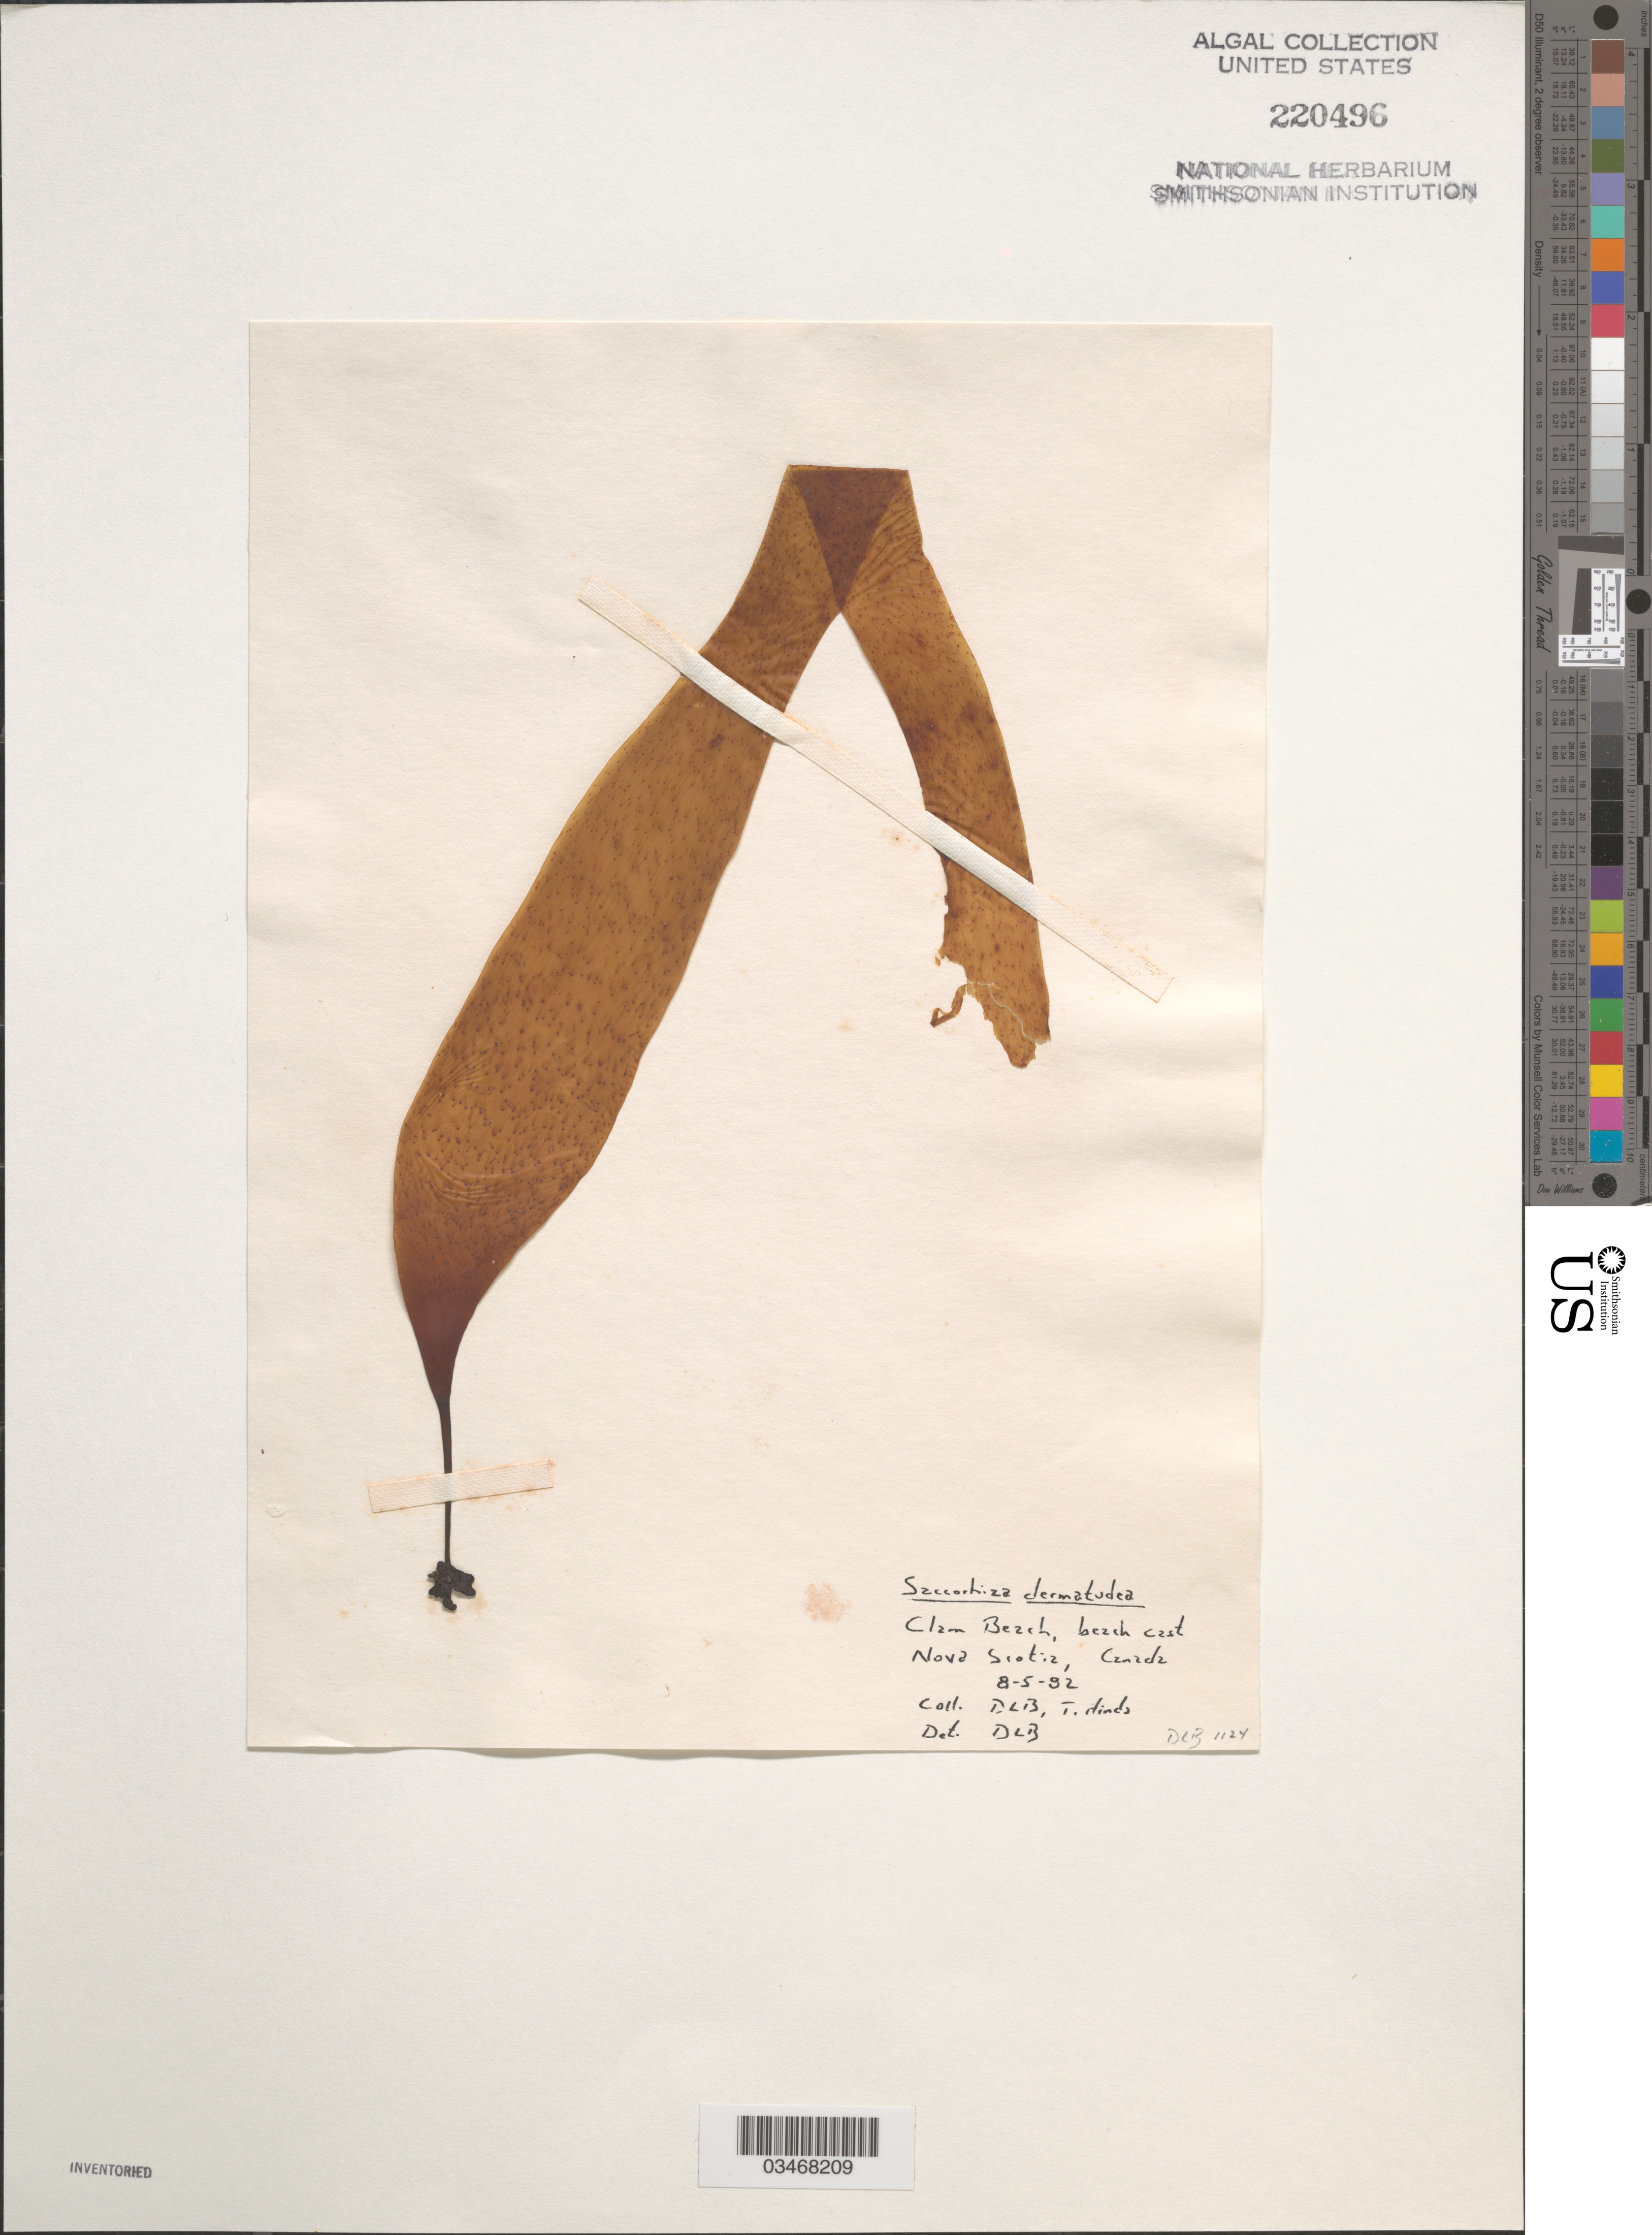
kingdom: Chromista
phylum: Foraminifera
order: Astrorhizida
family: Hyperamminidae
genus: Saccorhiza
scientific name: Saccorhiza dermatodea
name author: (Bach. Pyl.) J. Agardh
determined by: Ballantine, D. L.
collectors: D.L. Ballantine & T. Hinds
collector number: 1124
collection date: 1982-08-05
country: Canada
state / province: Nova Scotia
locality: Clam Beach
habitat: Beach cast.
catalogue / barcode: US 220496